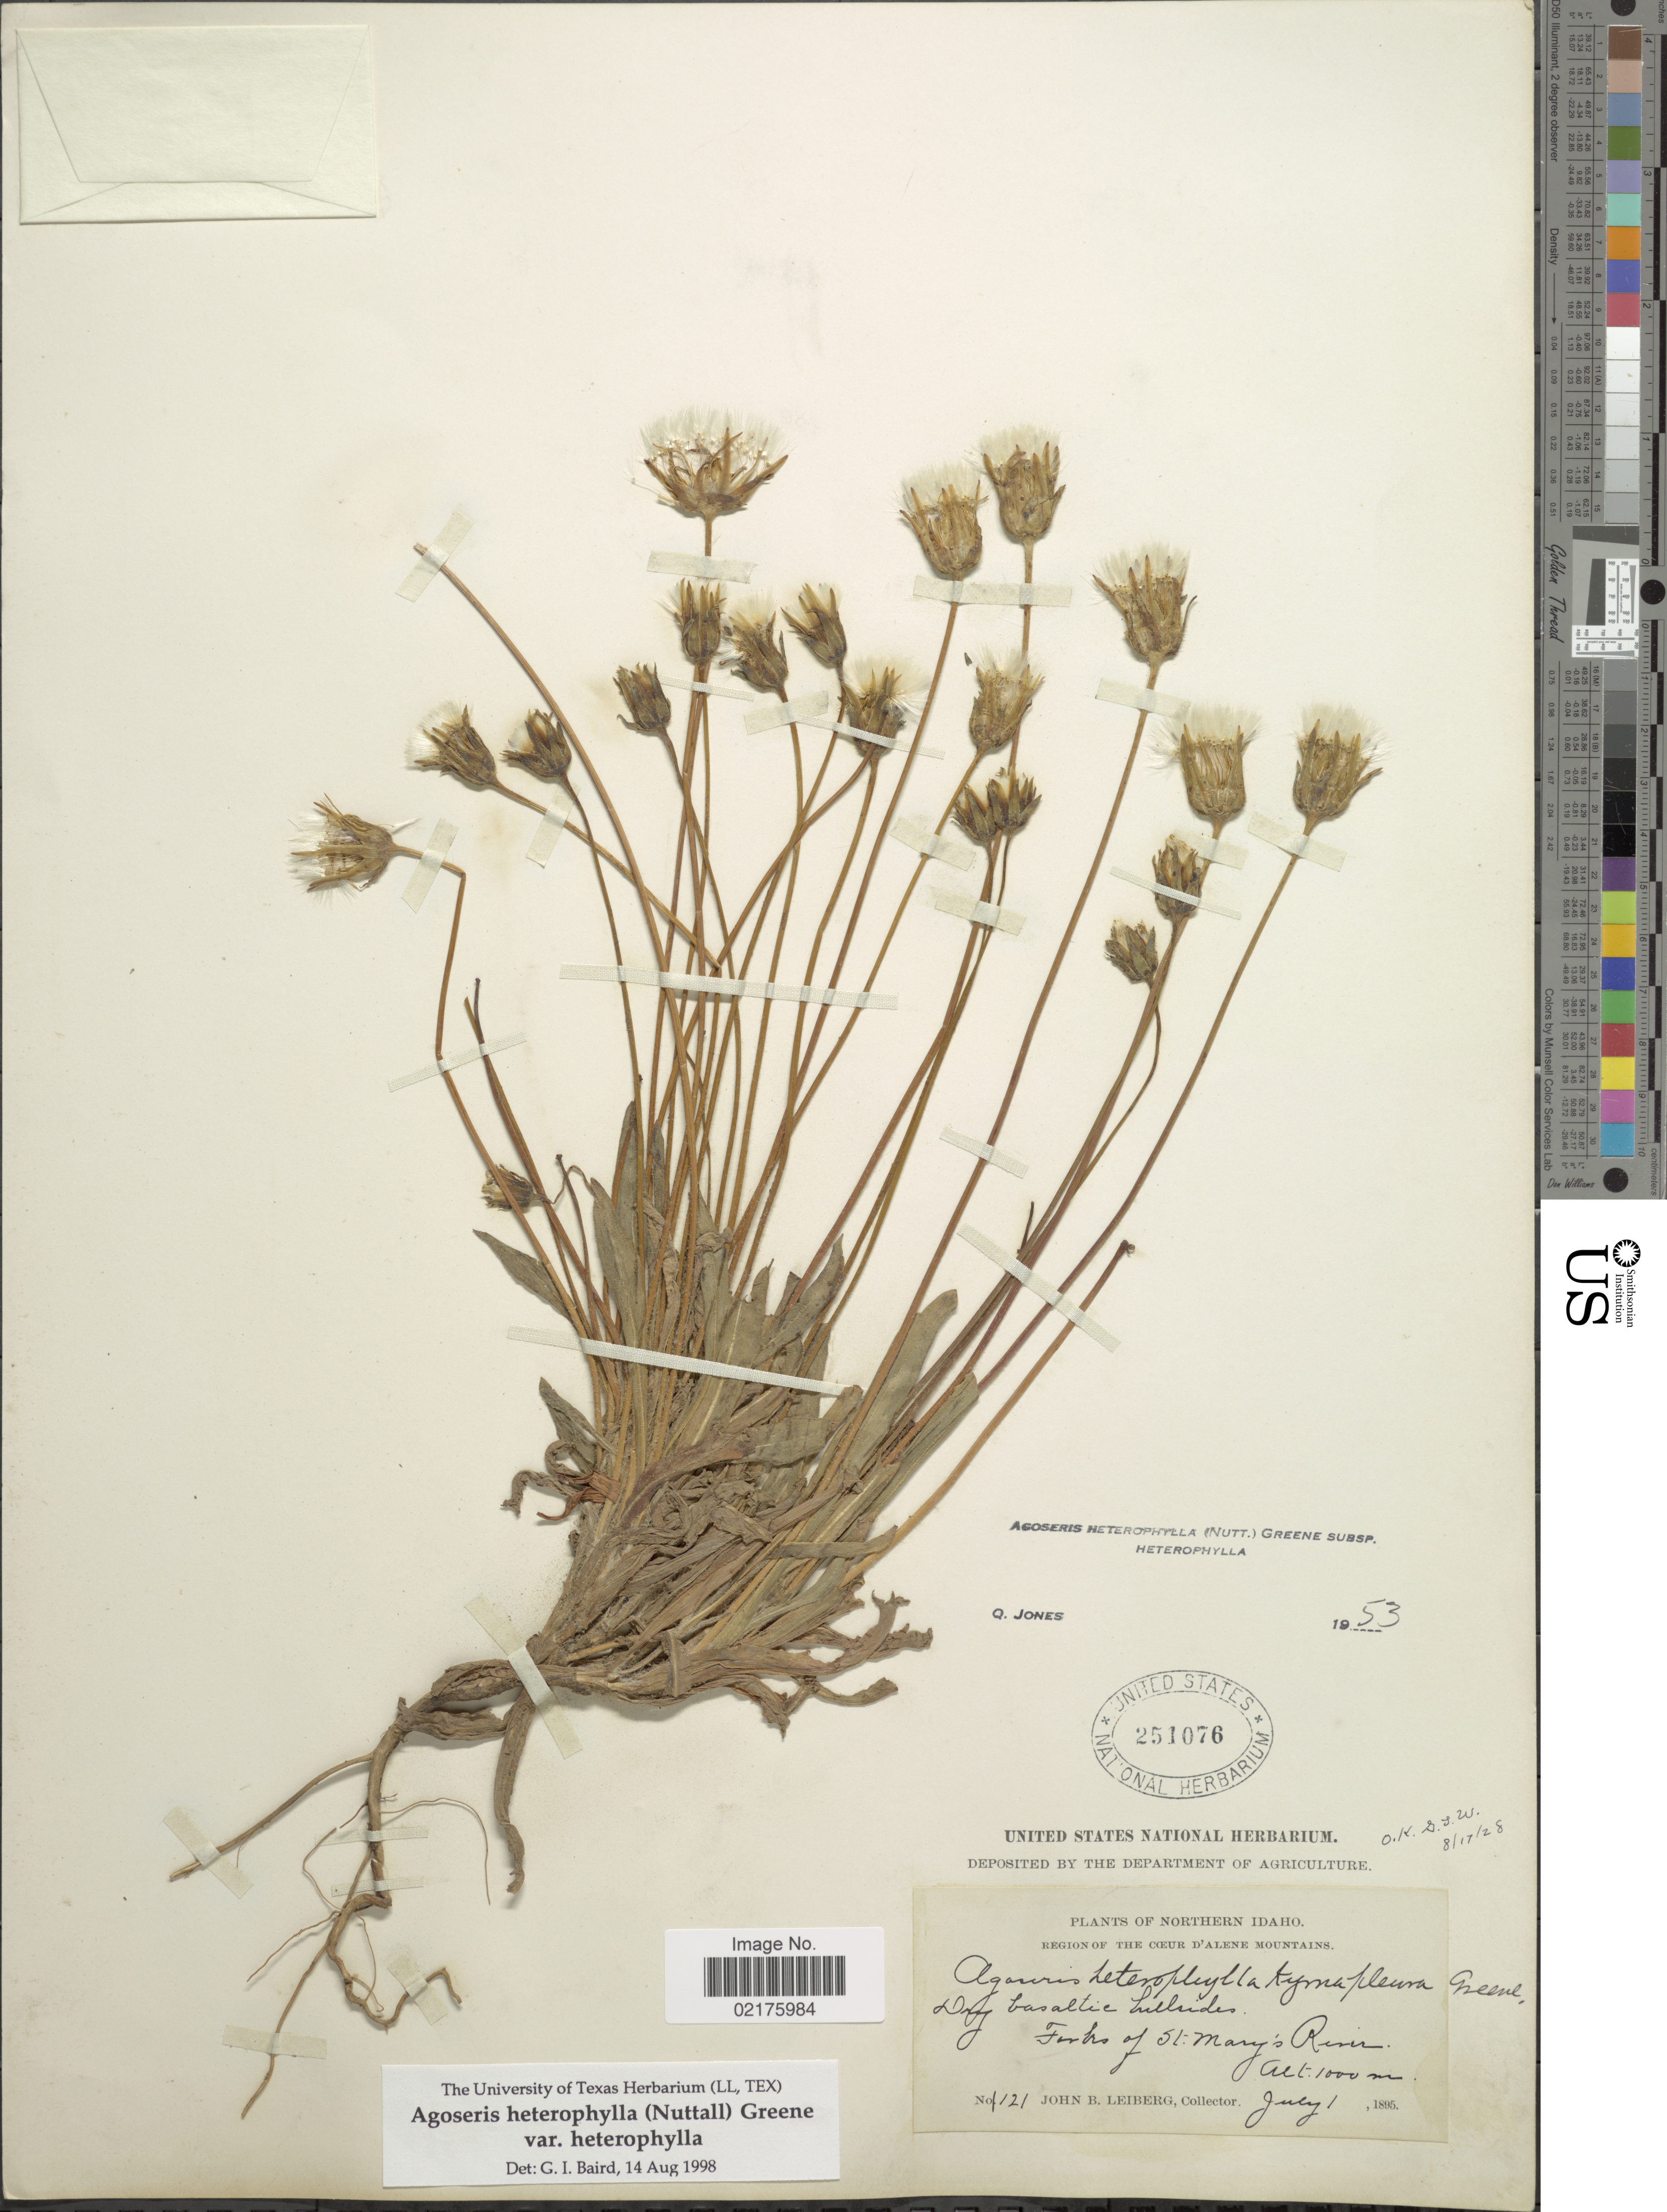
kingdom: Plantae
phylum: Tracheophyta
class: Magnoliopsida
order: Asterales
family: Asteraceae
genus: Agoseris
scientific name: Agoseris heterophylla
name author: (Nutt.) Greene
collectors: J. B. Leiberg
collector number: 1121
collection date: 1895-07-01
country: United States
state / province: Idaho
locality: Northern Idaho, Region of the Ceur D'Alene Mountains, Dry Basaltie hillsides, Fronds of St, Mary's River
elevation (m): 1000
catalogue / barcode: US 251076